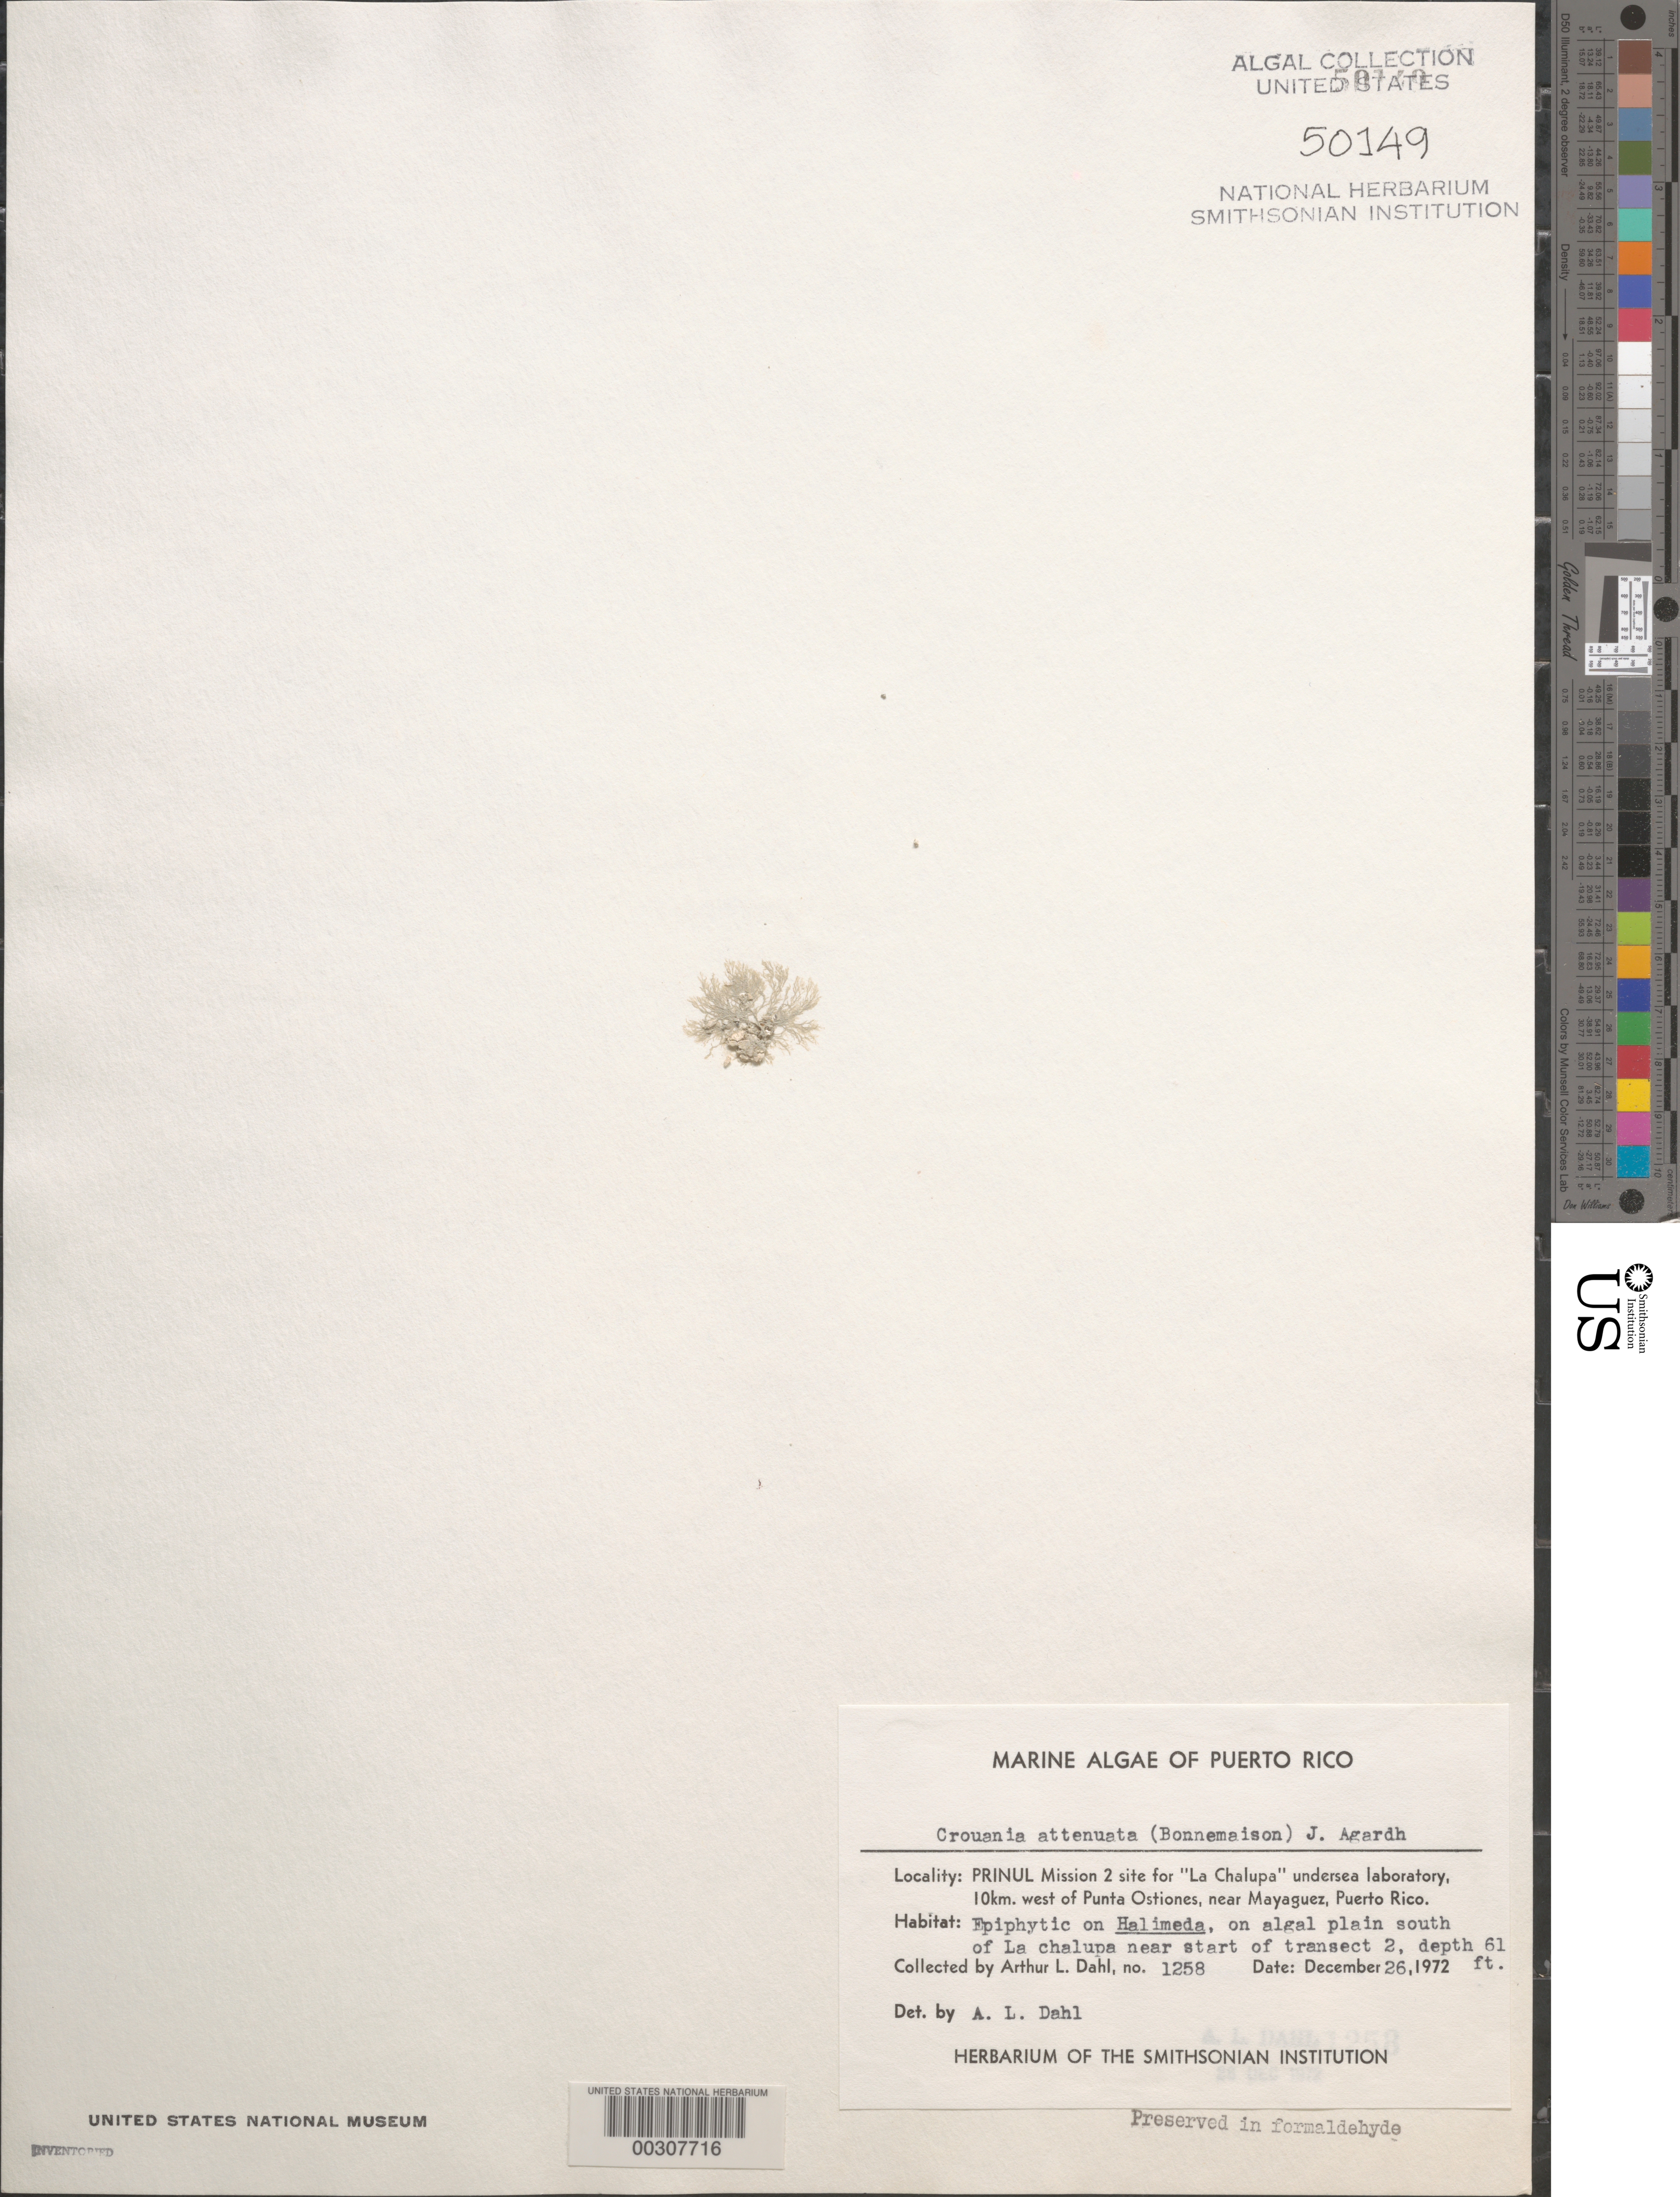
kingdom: Plantae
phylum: Rhodophyta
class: Florideophyceae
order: Ceramiales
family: Callithamniaceae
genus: Crouania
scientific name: Crouania attenuata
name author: (C. Agardh) J. Agardh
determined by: Dahl, A. E.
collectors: A. Dahl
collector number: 1258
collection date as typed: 26 Dec 1972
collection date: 1972-12-26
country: Puerto Rico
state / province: Mayaguez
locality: La chalupa undersea laboratory, 10 km west of punta ostiones, near mayaguez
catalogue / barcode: US 50149